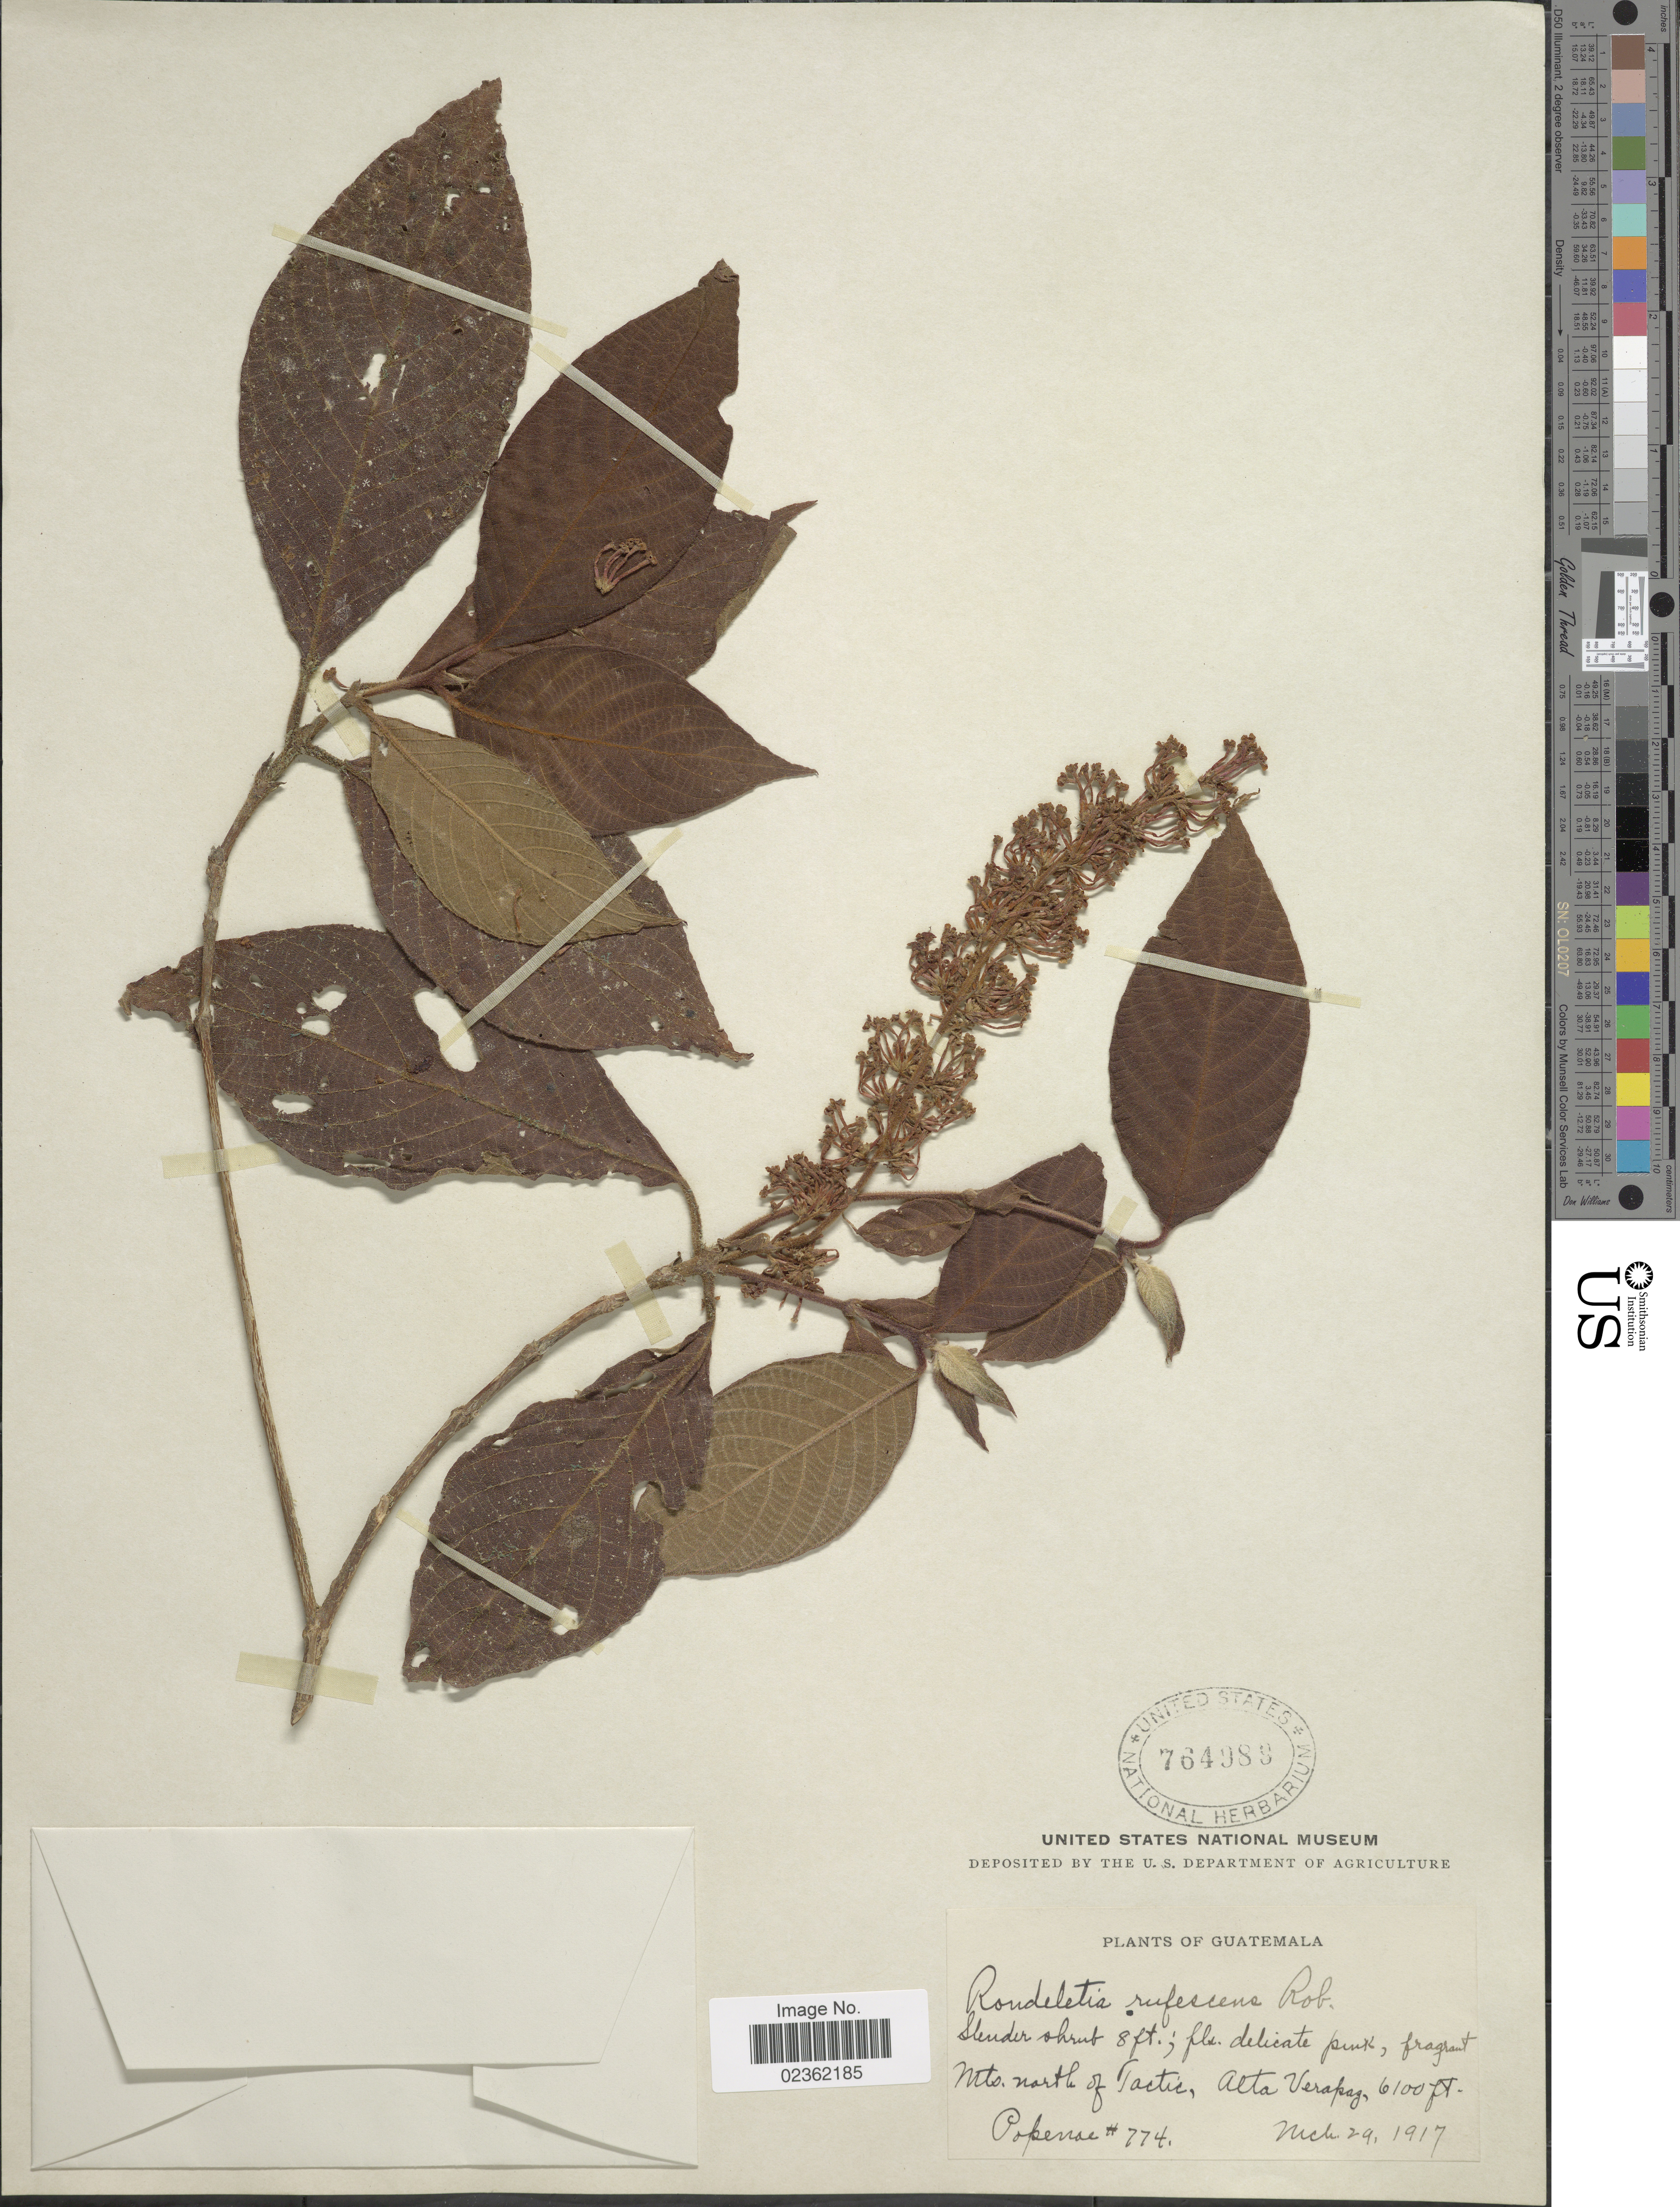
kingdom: Plantae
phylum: Tracheophyta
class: Magnoliopsida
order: Gentianales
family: Rubiaceae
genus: Rondeletia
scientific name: Rondeletia rufescens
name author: B.L. Rob.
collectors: -- Popenoe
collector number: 774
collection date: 1917-03-29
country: Guatemala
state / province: Alta Verapaz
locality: Mts. north of Tactic.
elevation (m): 1859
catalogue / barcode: US 764988